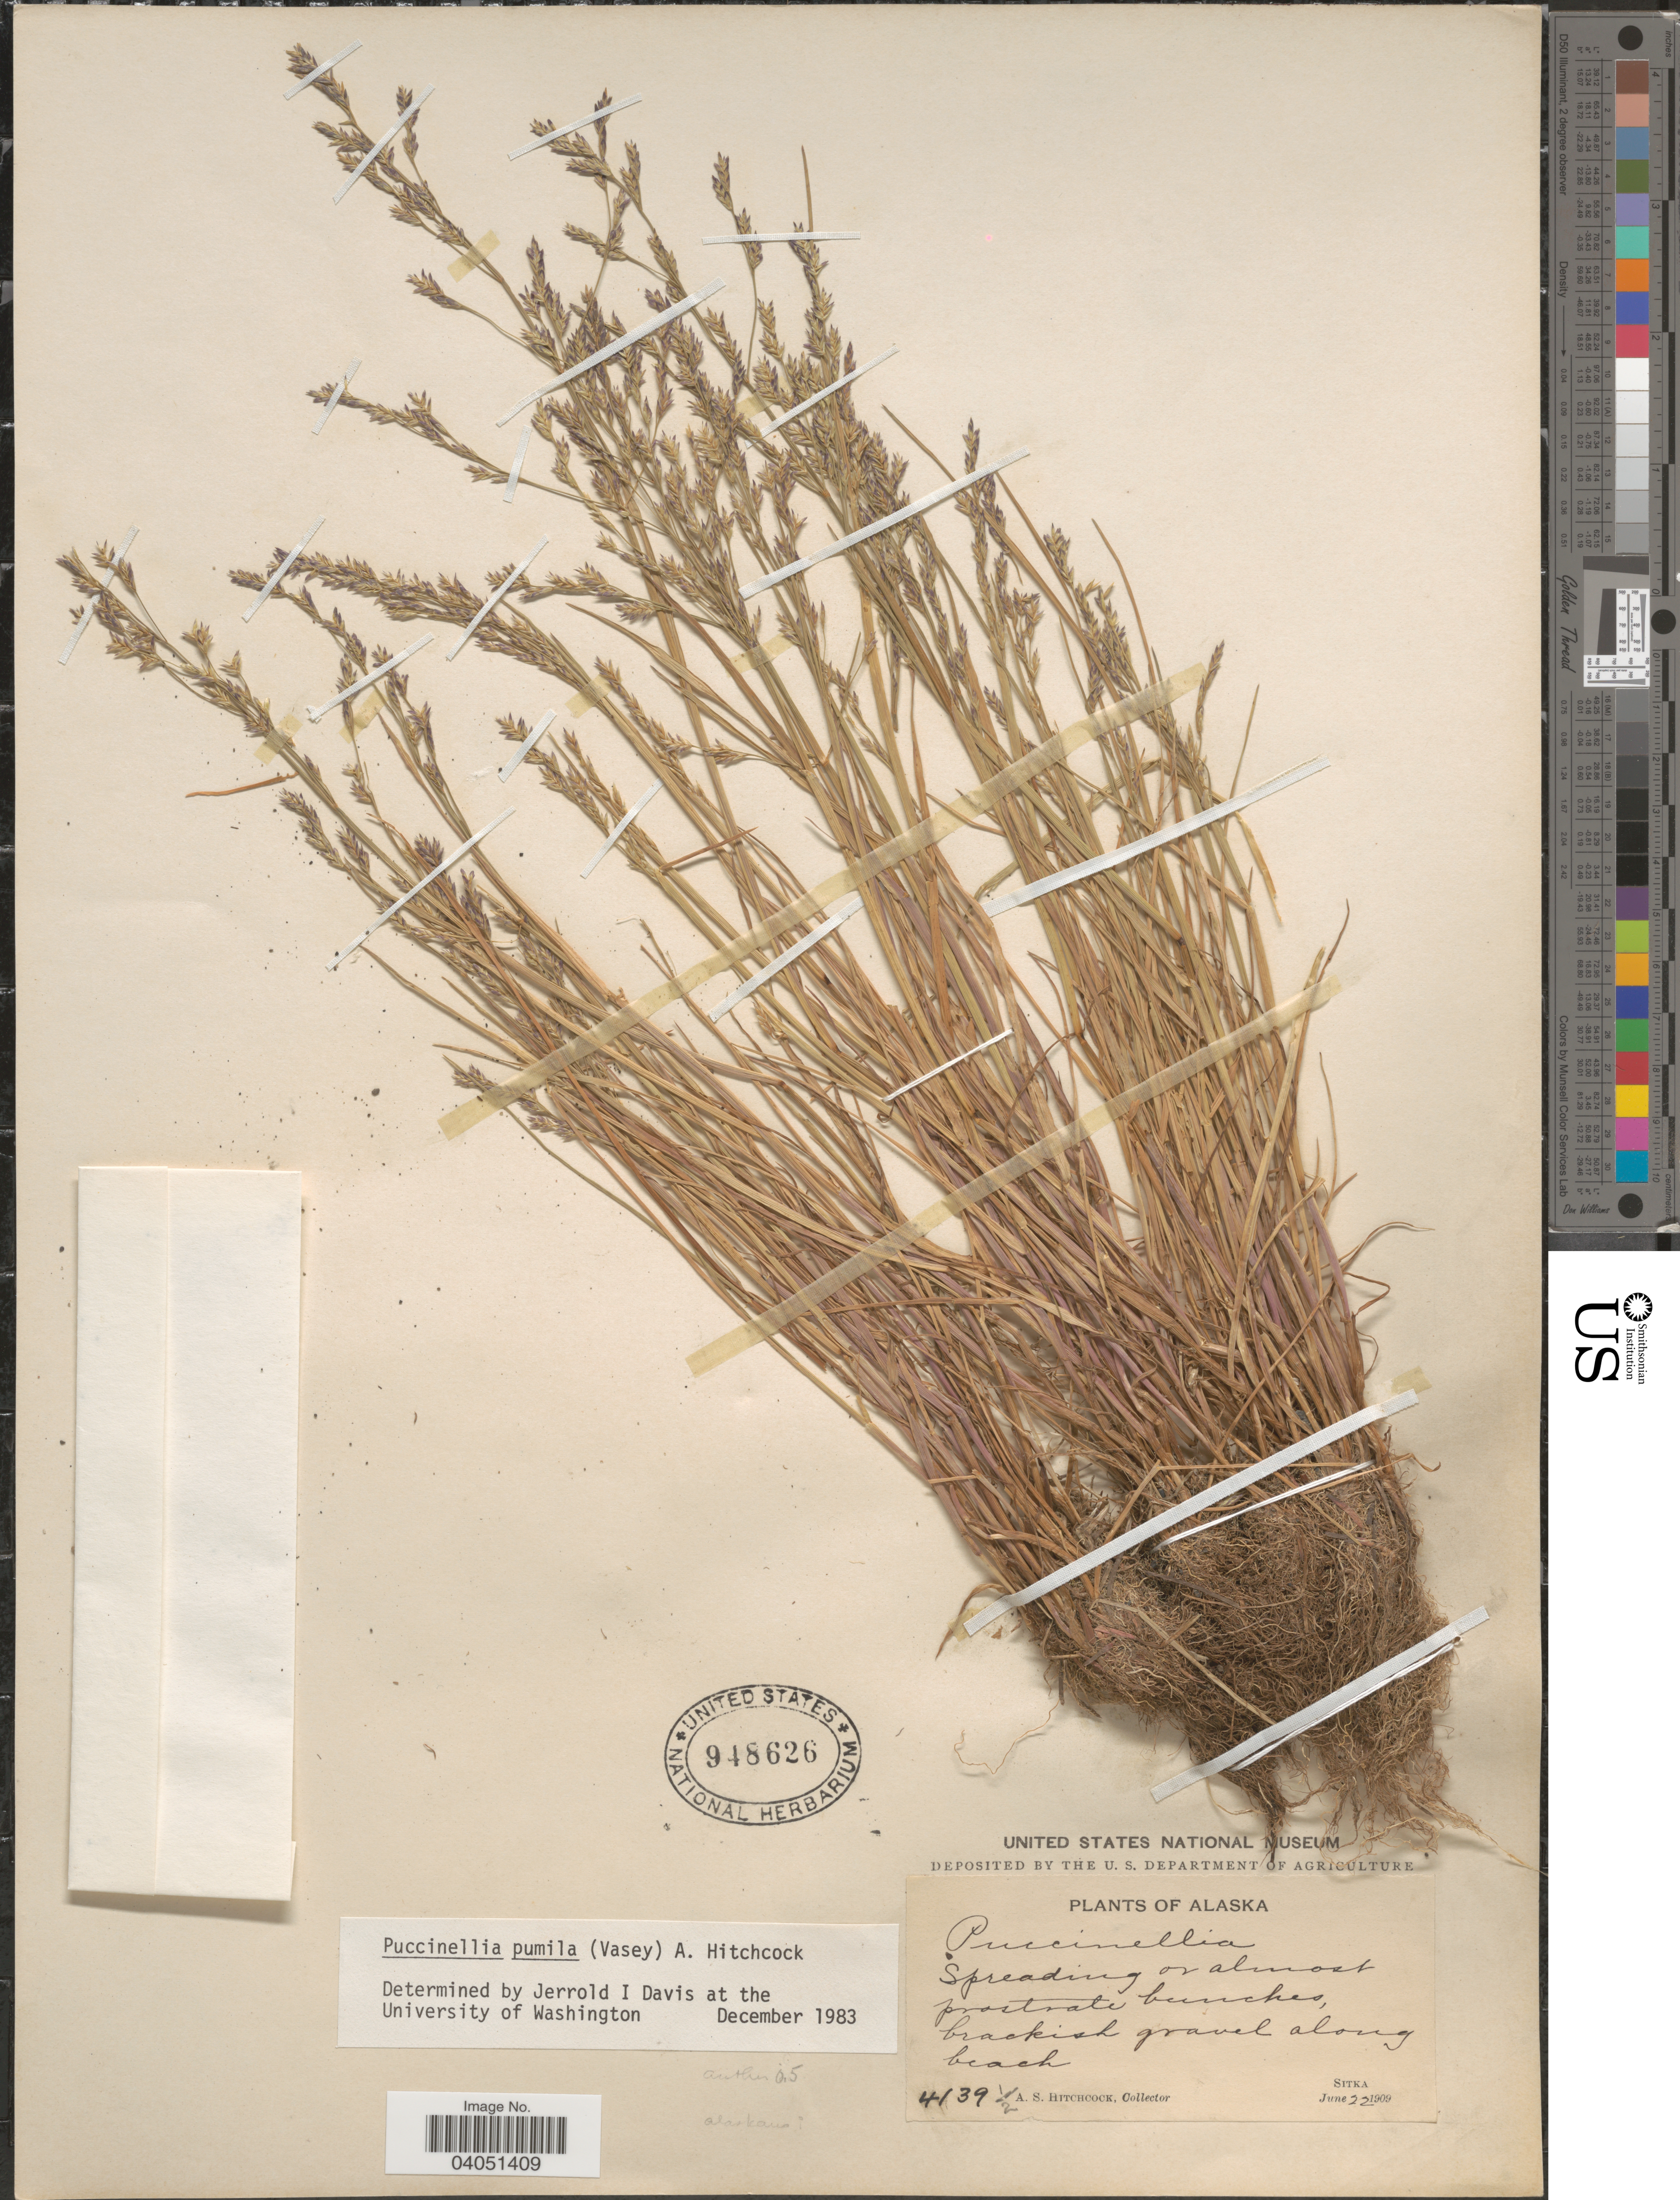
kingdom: Plantae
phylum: Tracheophyta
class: Liliopsida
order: Poales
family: Poaceae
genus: Puccinellia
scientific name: Puccinellia pumila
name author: (Vasey) Hitchc.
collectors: A. S. Hitchcock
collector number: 4139½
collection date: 1909-06-22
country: United States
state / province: Alaska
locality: Sitka.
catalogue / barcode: US 948626